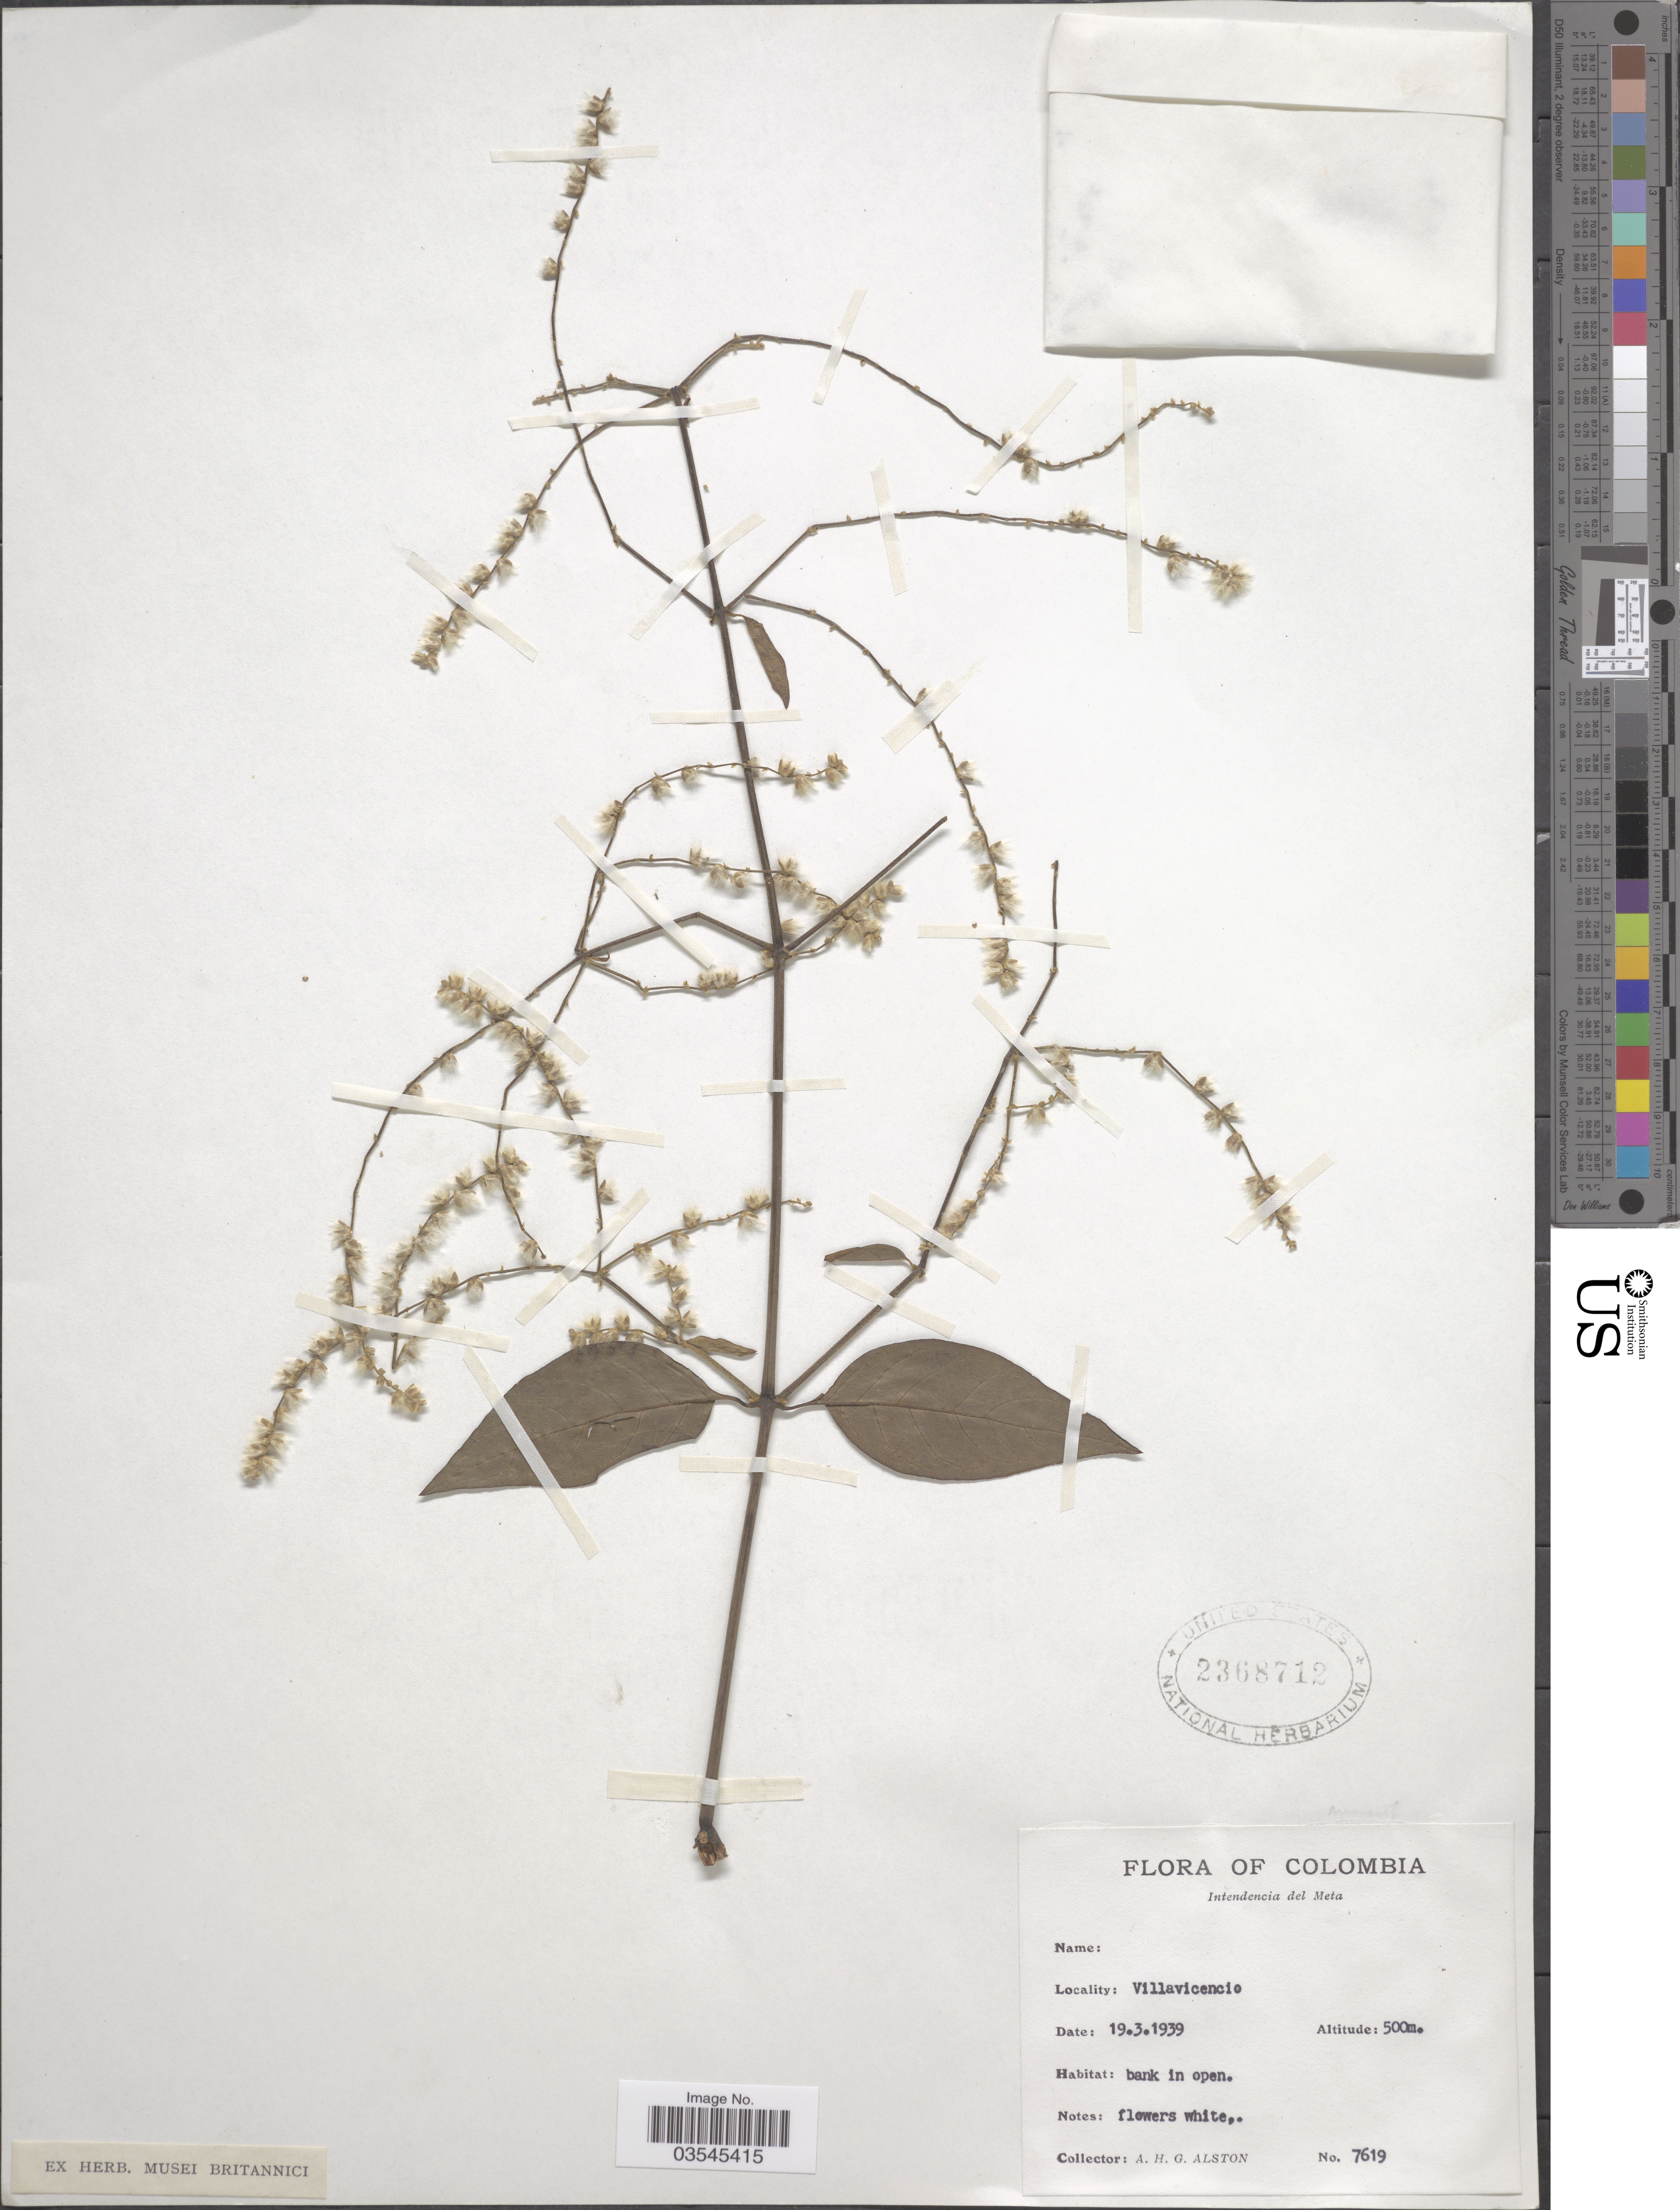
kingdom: Plantae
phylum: Tracheophyta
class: Magnoliopsida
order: Caryophyllales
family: Amaranthaceae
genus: Pfaffia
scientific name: Pfaffia paniculata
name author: (Mart.) Kuntze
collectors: A. H. Alston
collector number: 7619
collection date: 1939-03-19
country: Colombia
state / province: Meta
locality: Intendencia del Meta. Villavicencio.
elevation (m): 500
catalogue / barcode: US 2368712